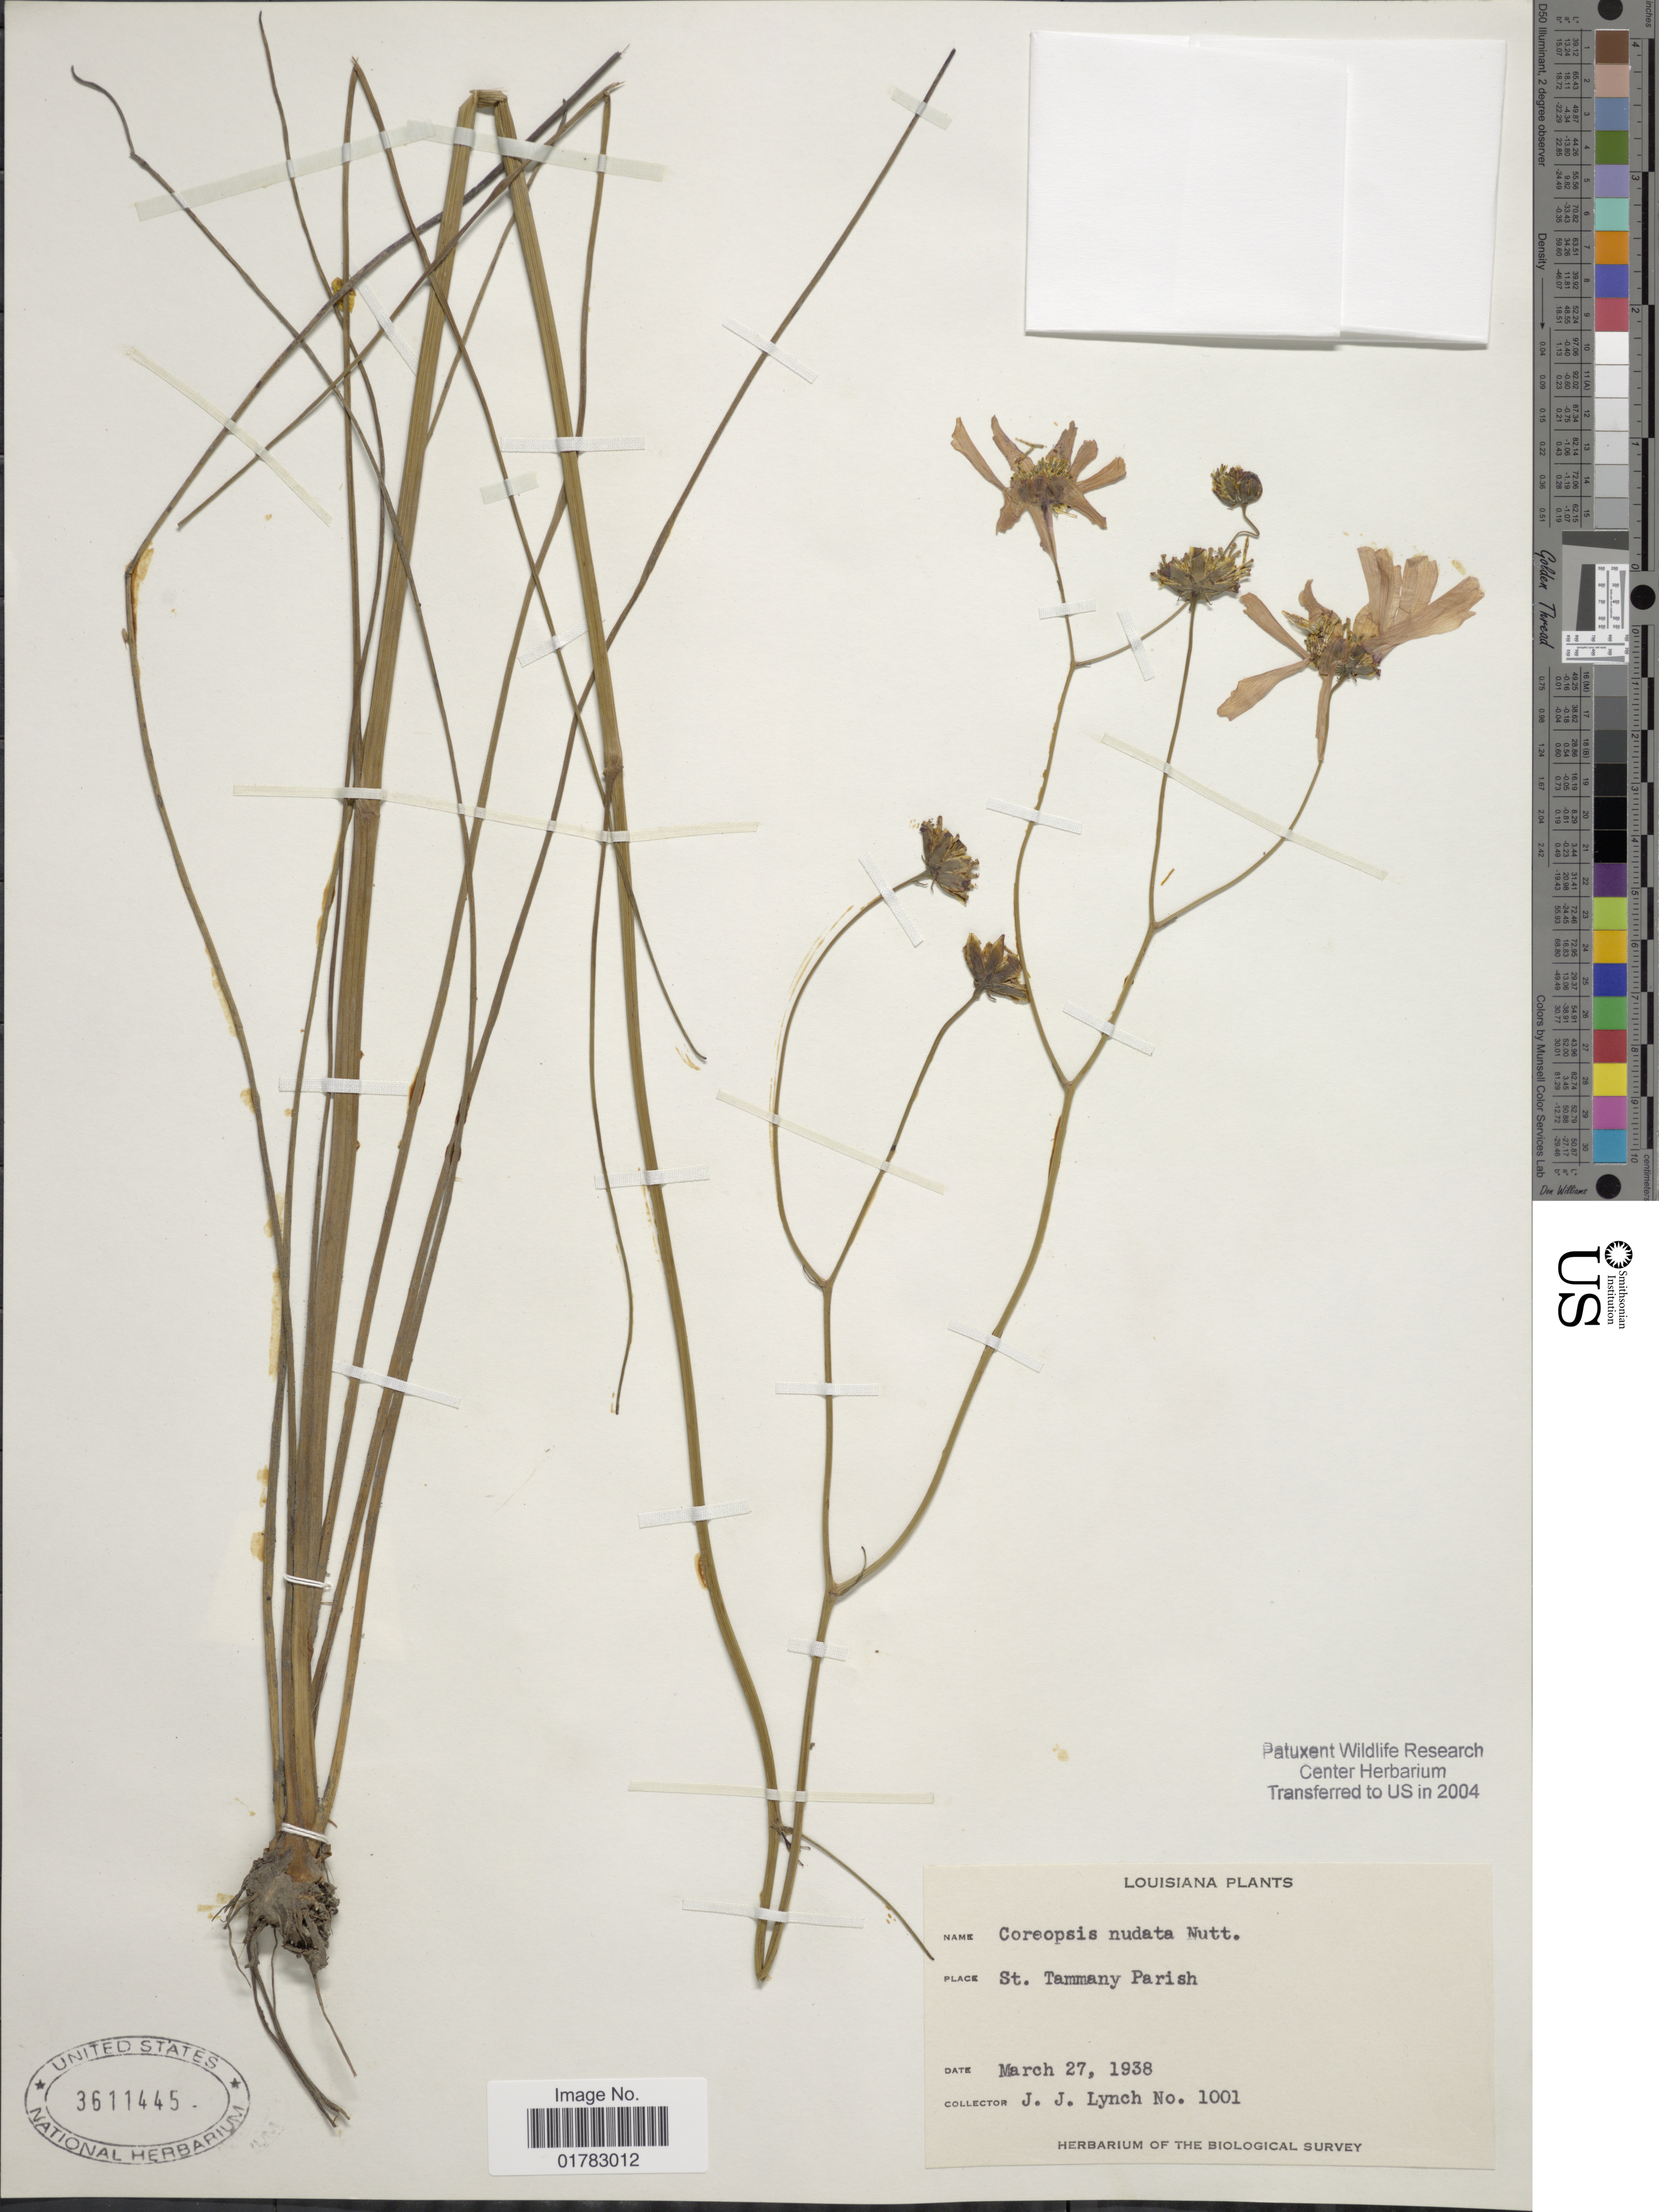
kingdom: Plantae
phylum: Tracheophyta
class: Magnoliopsida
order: Asterales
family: Asteraceae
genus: Coreopsis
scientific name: Coreopsis nudatus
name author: Nutt.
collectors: J. Lynch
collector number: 1001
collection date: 1938-03-27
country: United States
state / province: Louisiana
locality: St. Tammany Parish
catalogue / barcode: US 3611445